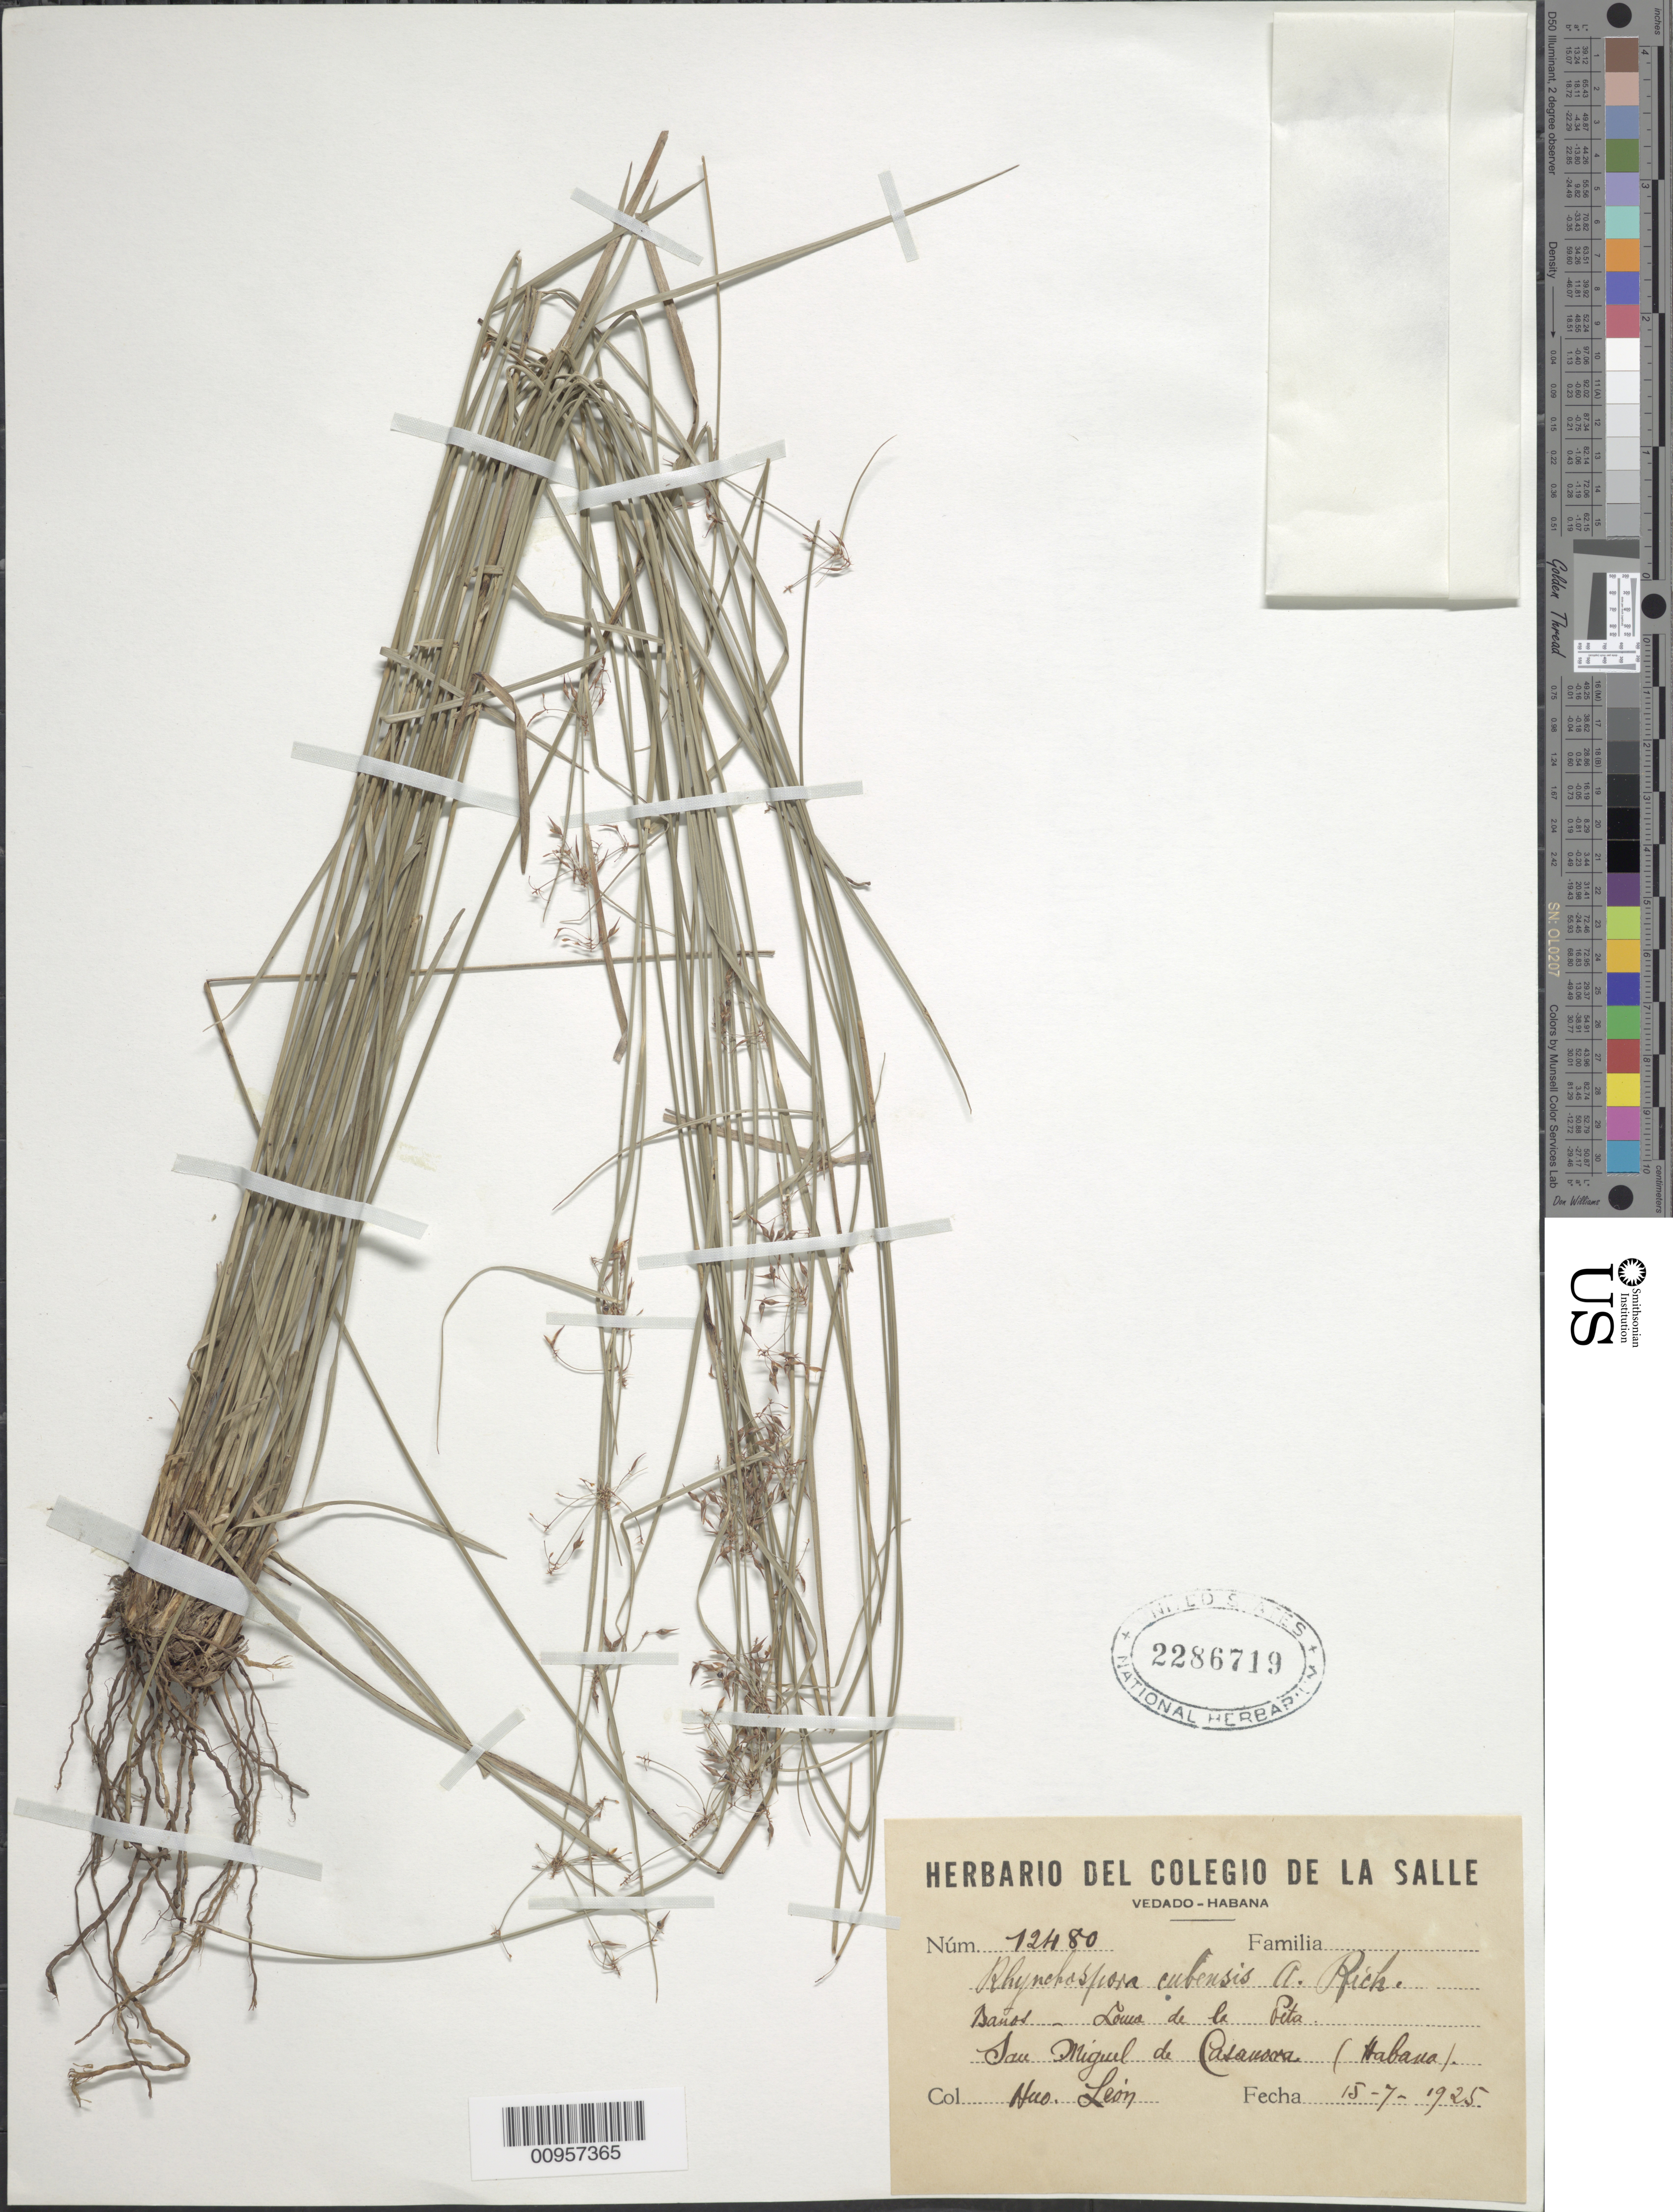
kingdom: Plantae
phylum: Tracheophyta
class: Liliopsida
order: Poales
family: Cyperaceae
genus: Rhynchospora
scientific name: Rhynchospora cubensis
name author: A. Rich.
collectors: Bro. León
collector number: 12480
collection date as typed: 15 Jul 1925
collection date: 1925-07-15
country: Cuba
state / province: La Habana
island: Cuba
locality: Baños, Loma de la Pita, San Miguel de Casanova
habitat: Baños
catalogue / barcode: US 2286719